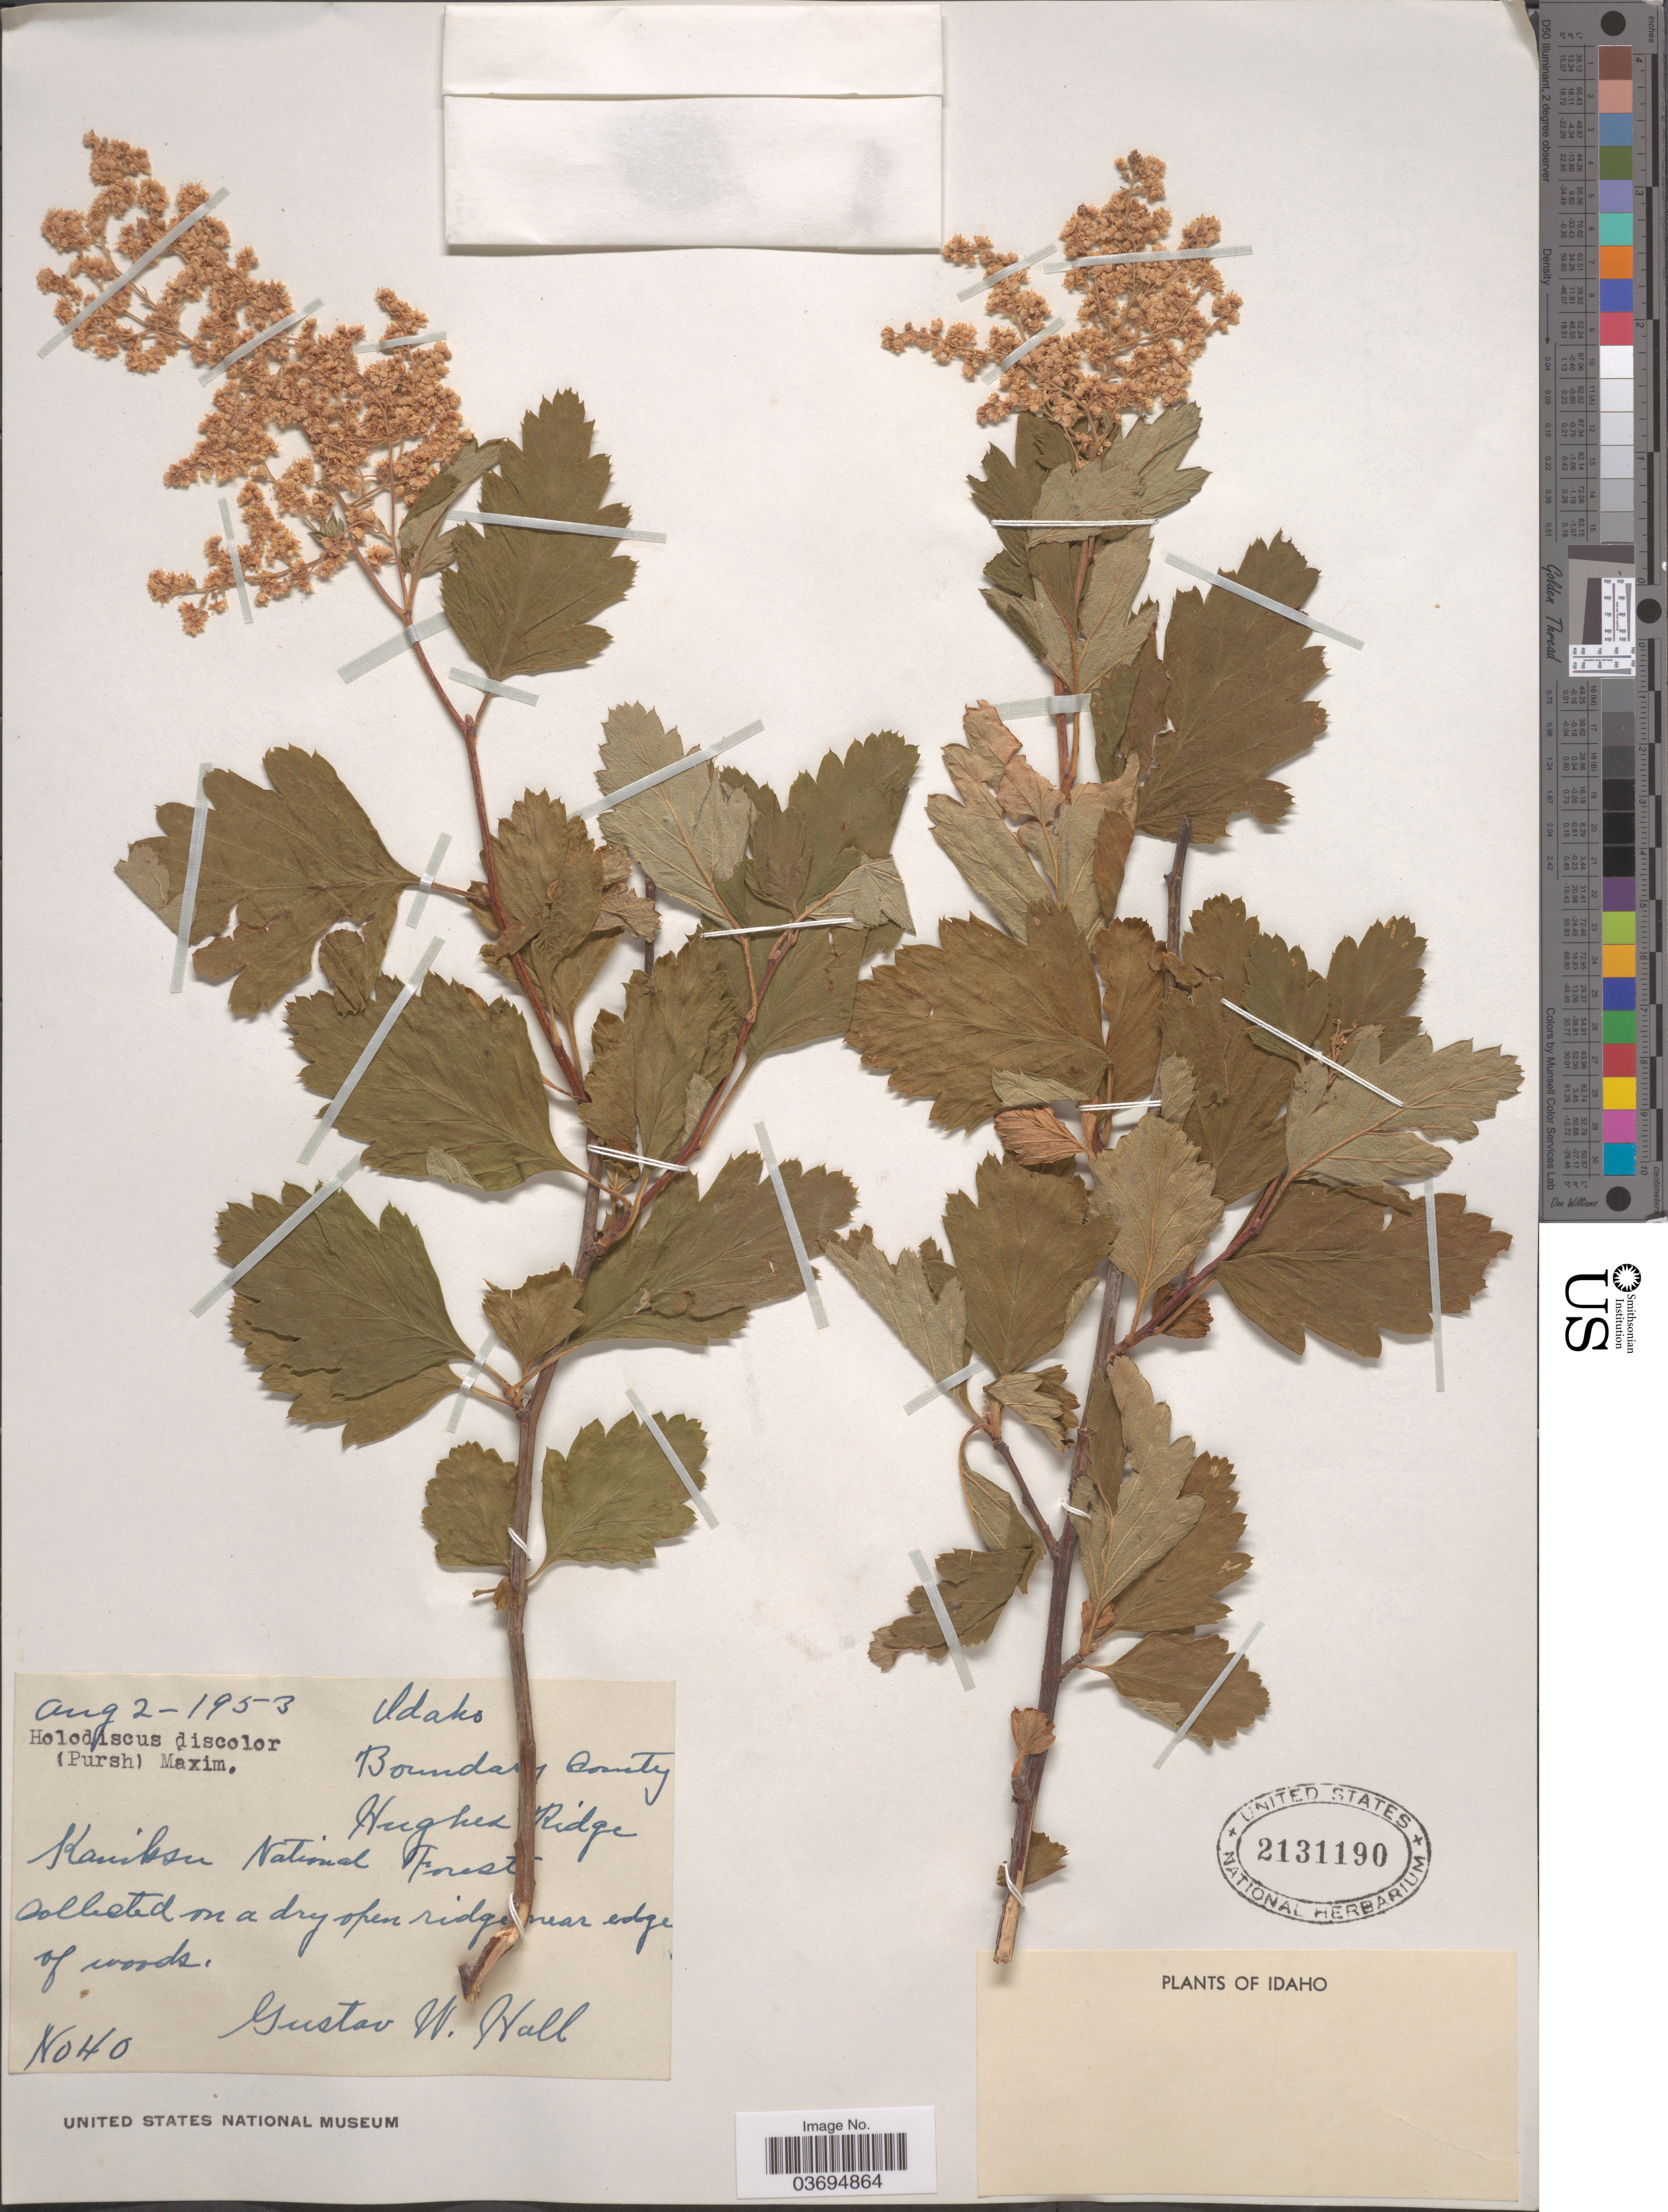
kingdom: Plantae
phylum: Tracheophyta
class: Magnoliopsida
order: Rosales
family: Rosaceae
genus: Holodiscus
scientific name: Holodiscus discolor var. discolor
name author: (Pursh) Maxim.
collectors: G. Hall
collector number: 40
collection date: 1953-08-02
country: United States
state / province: Idaho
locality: Boundary County. Hughes Ridge. Kaniksu National Forest. Dry open ridge near edge of woods.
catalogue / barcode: US 2131190